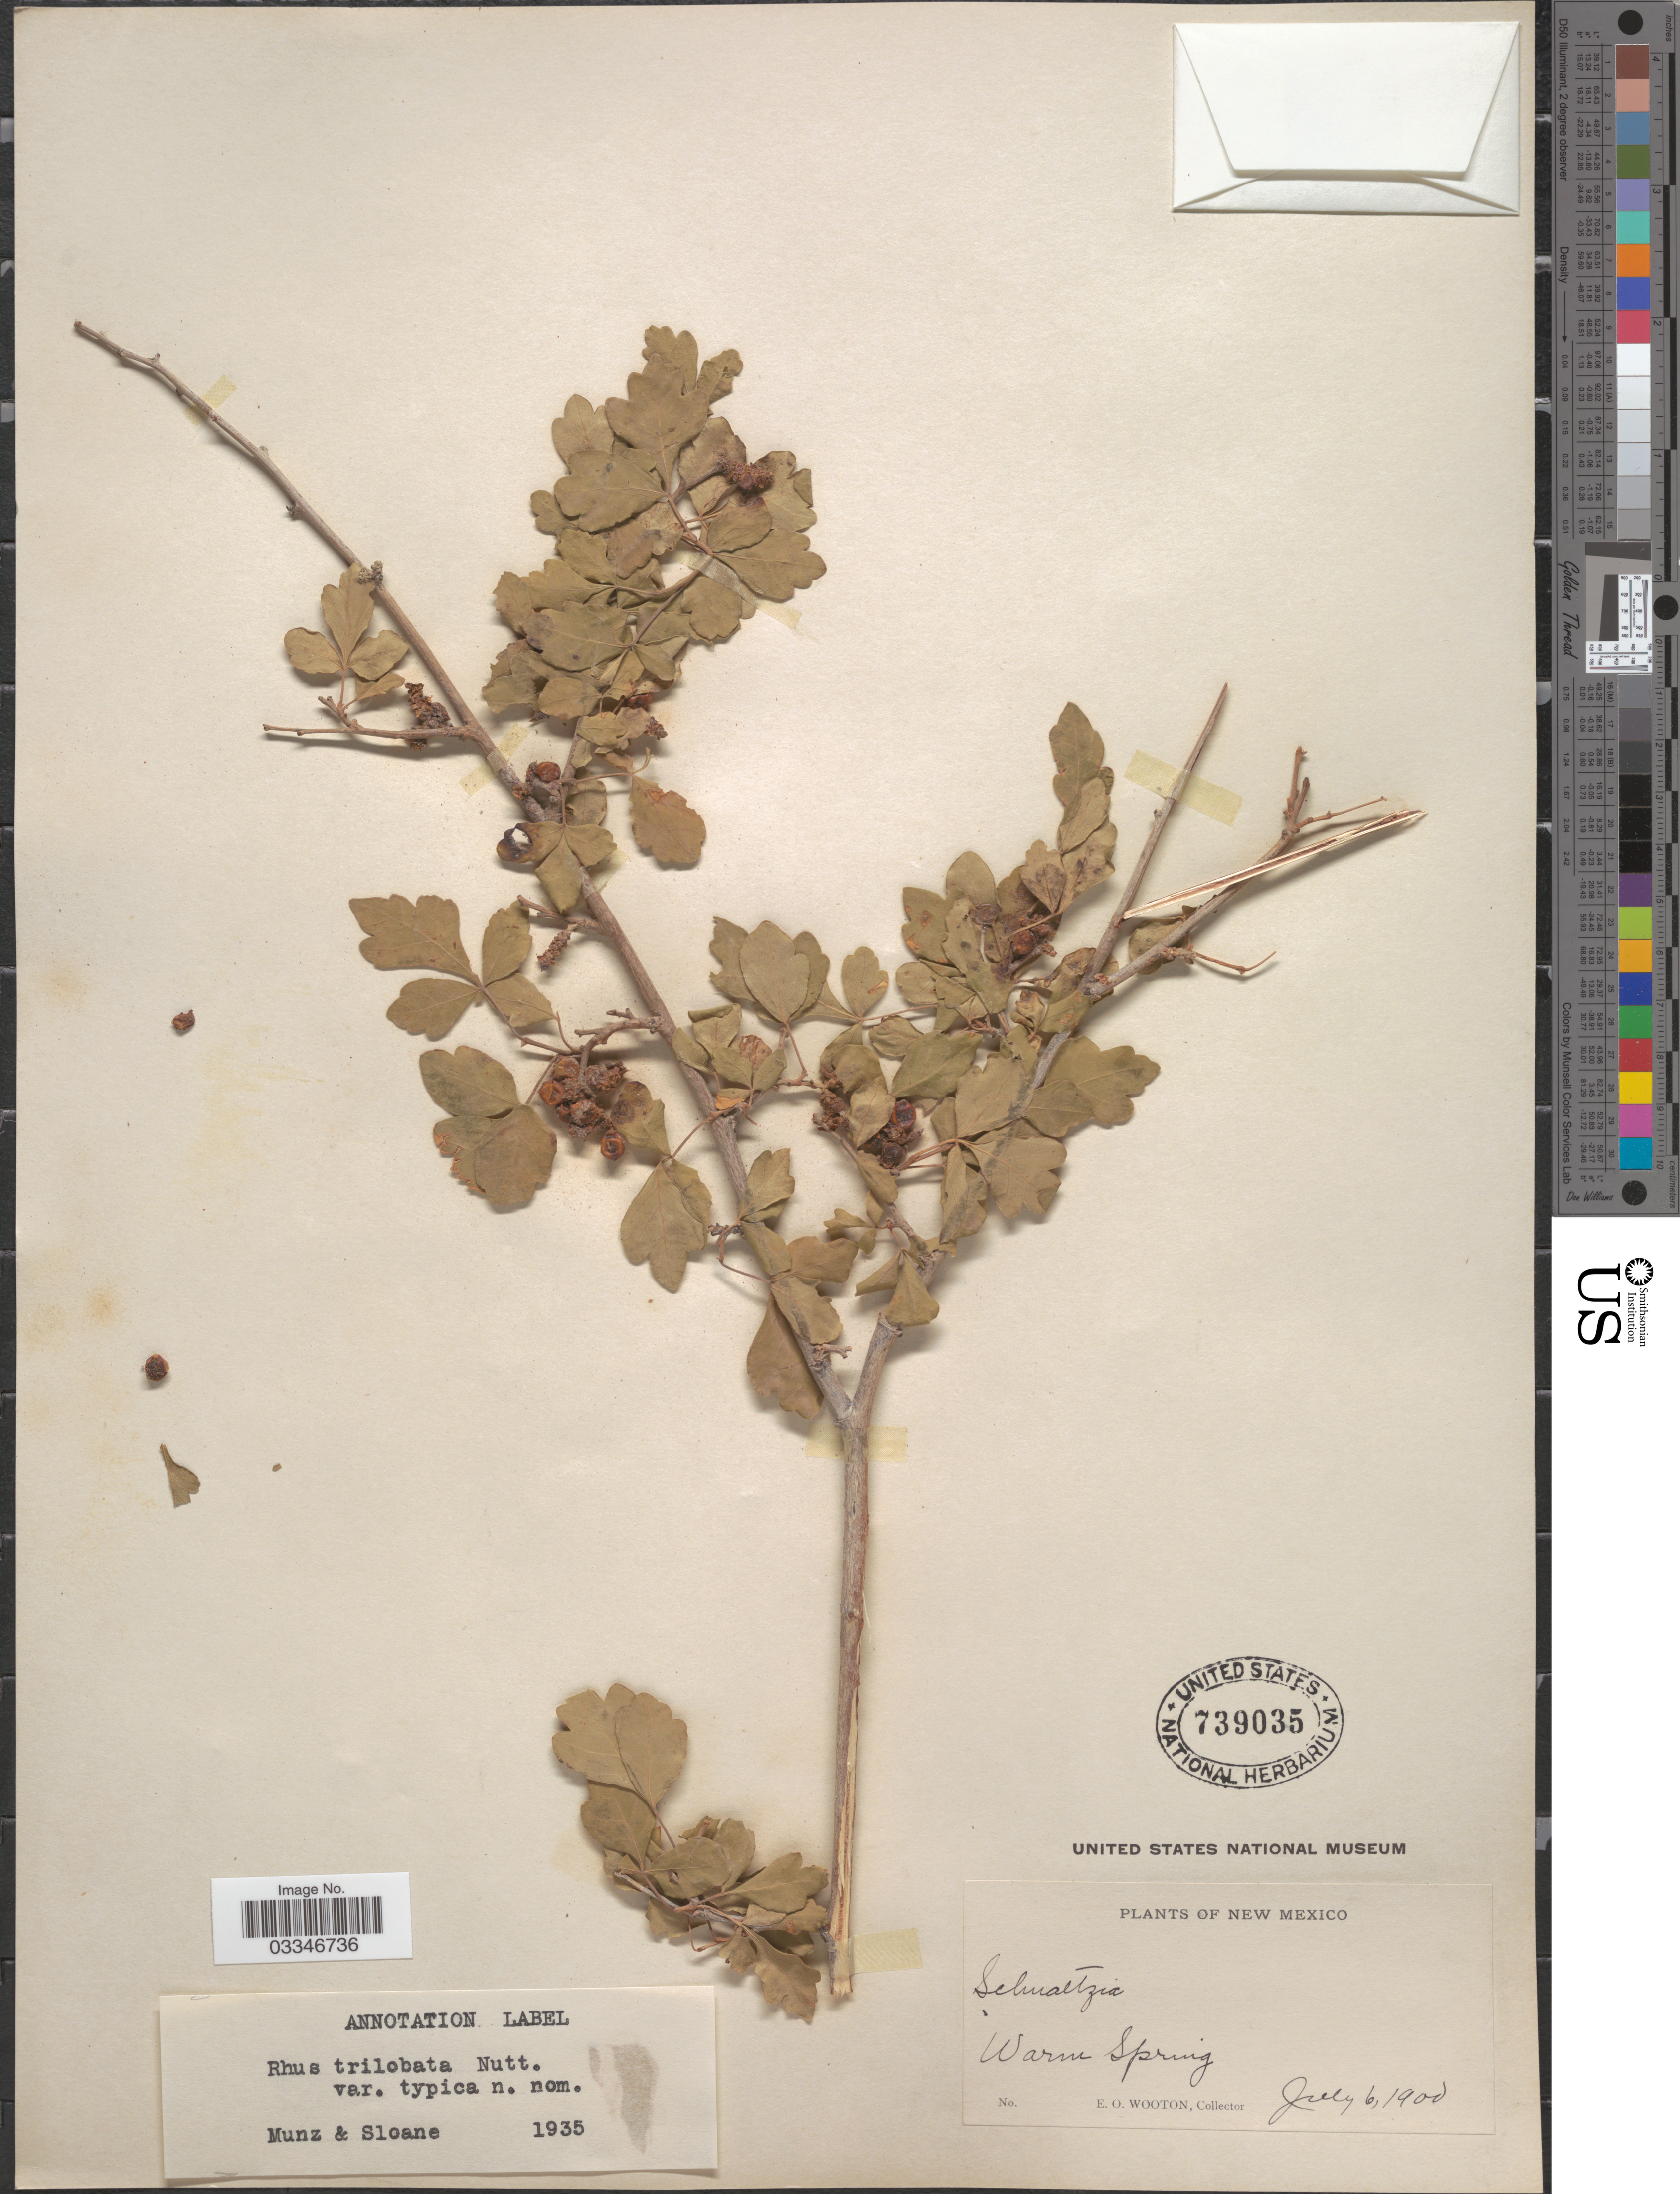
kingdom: Plantae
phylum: Tracheophyta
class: Magnoliopsida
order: Sapindales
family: Anacardiaceae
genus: Rhus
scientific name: Rhus trilobata var. typica Munz & Sloane ined.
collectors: E. O. Wooton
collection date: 1900-07-06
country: United States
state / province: New Mexico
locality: Warm Spring.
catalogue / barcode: US 739035